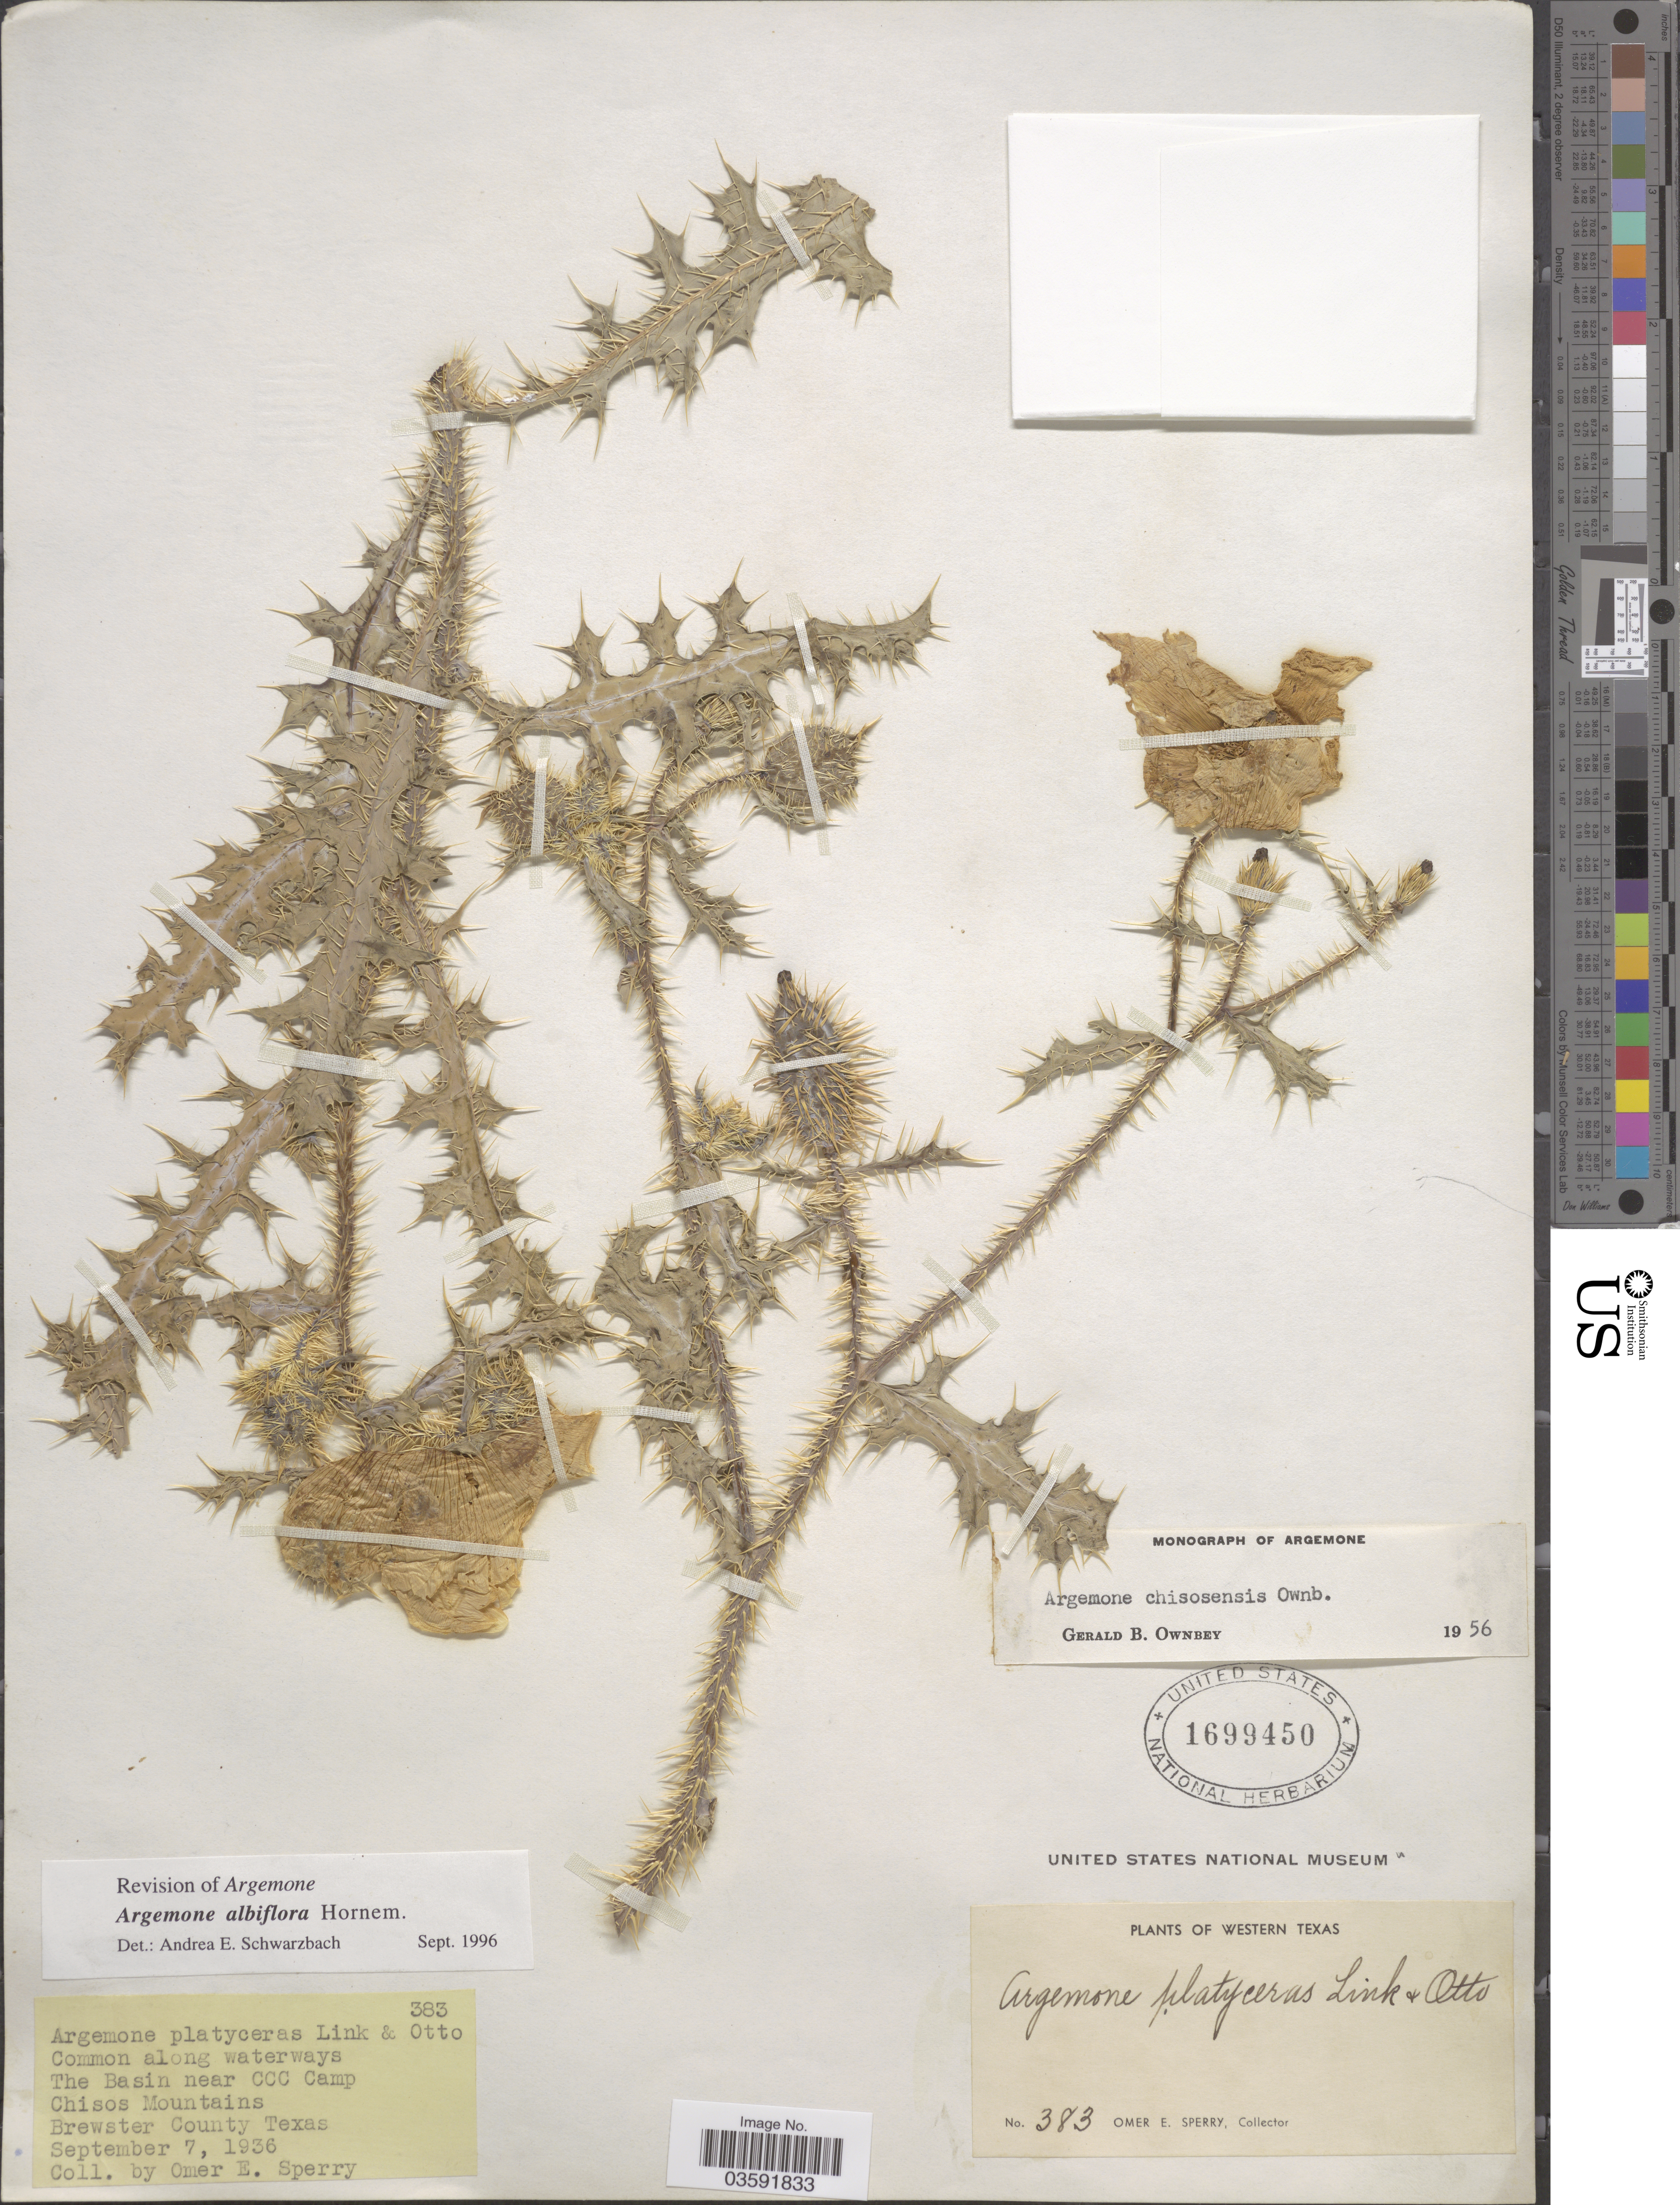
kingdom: Plantae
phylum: Tracheophyta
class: Magnoliopsida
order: Ranunculales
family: Papaveraceae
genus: Argemone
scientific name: Argemone albiflora subsp. albiflora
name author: Hornem.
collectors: O. E. Sperry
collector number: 383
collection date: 1936-09-07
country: United States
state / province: Texas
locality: Western Texas. Along waterways The Basin near CCC Camp. Chisos Mountains. Brewster County.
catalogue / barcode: US 1699450